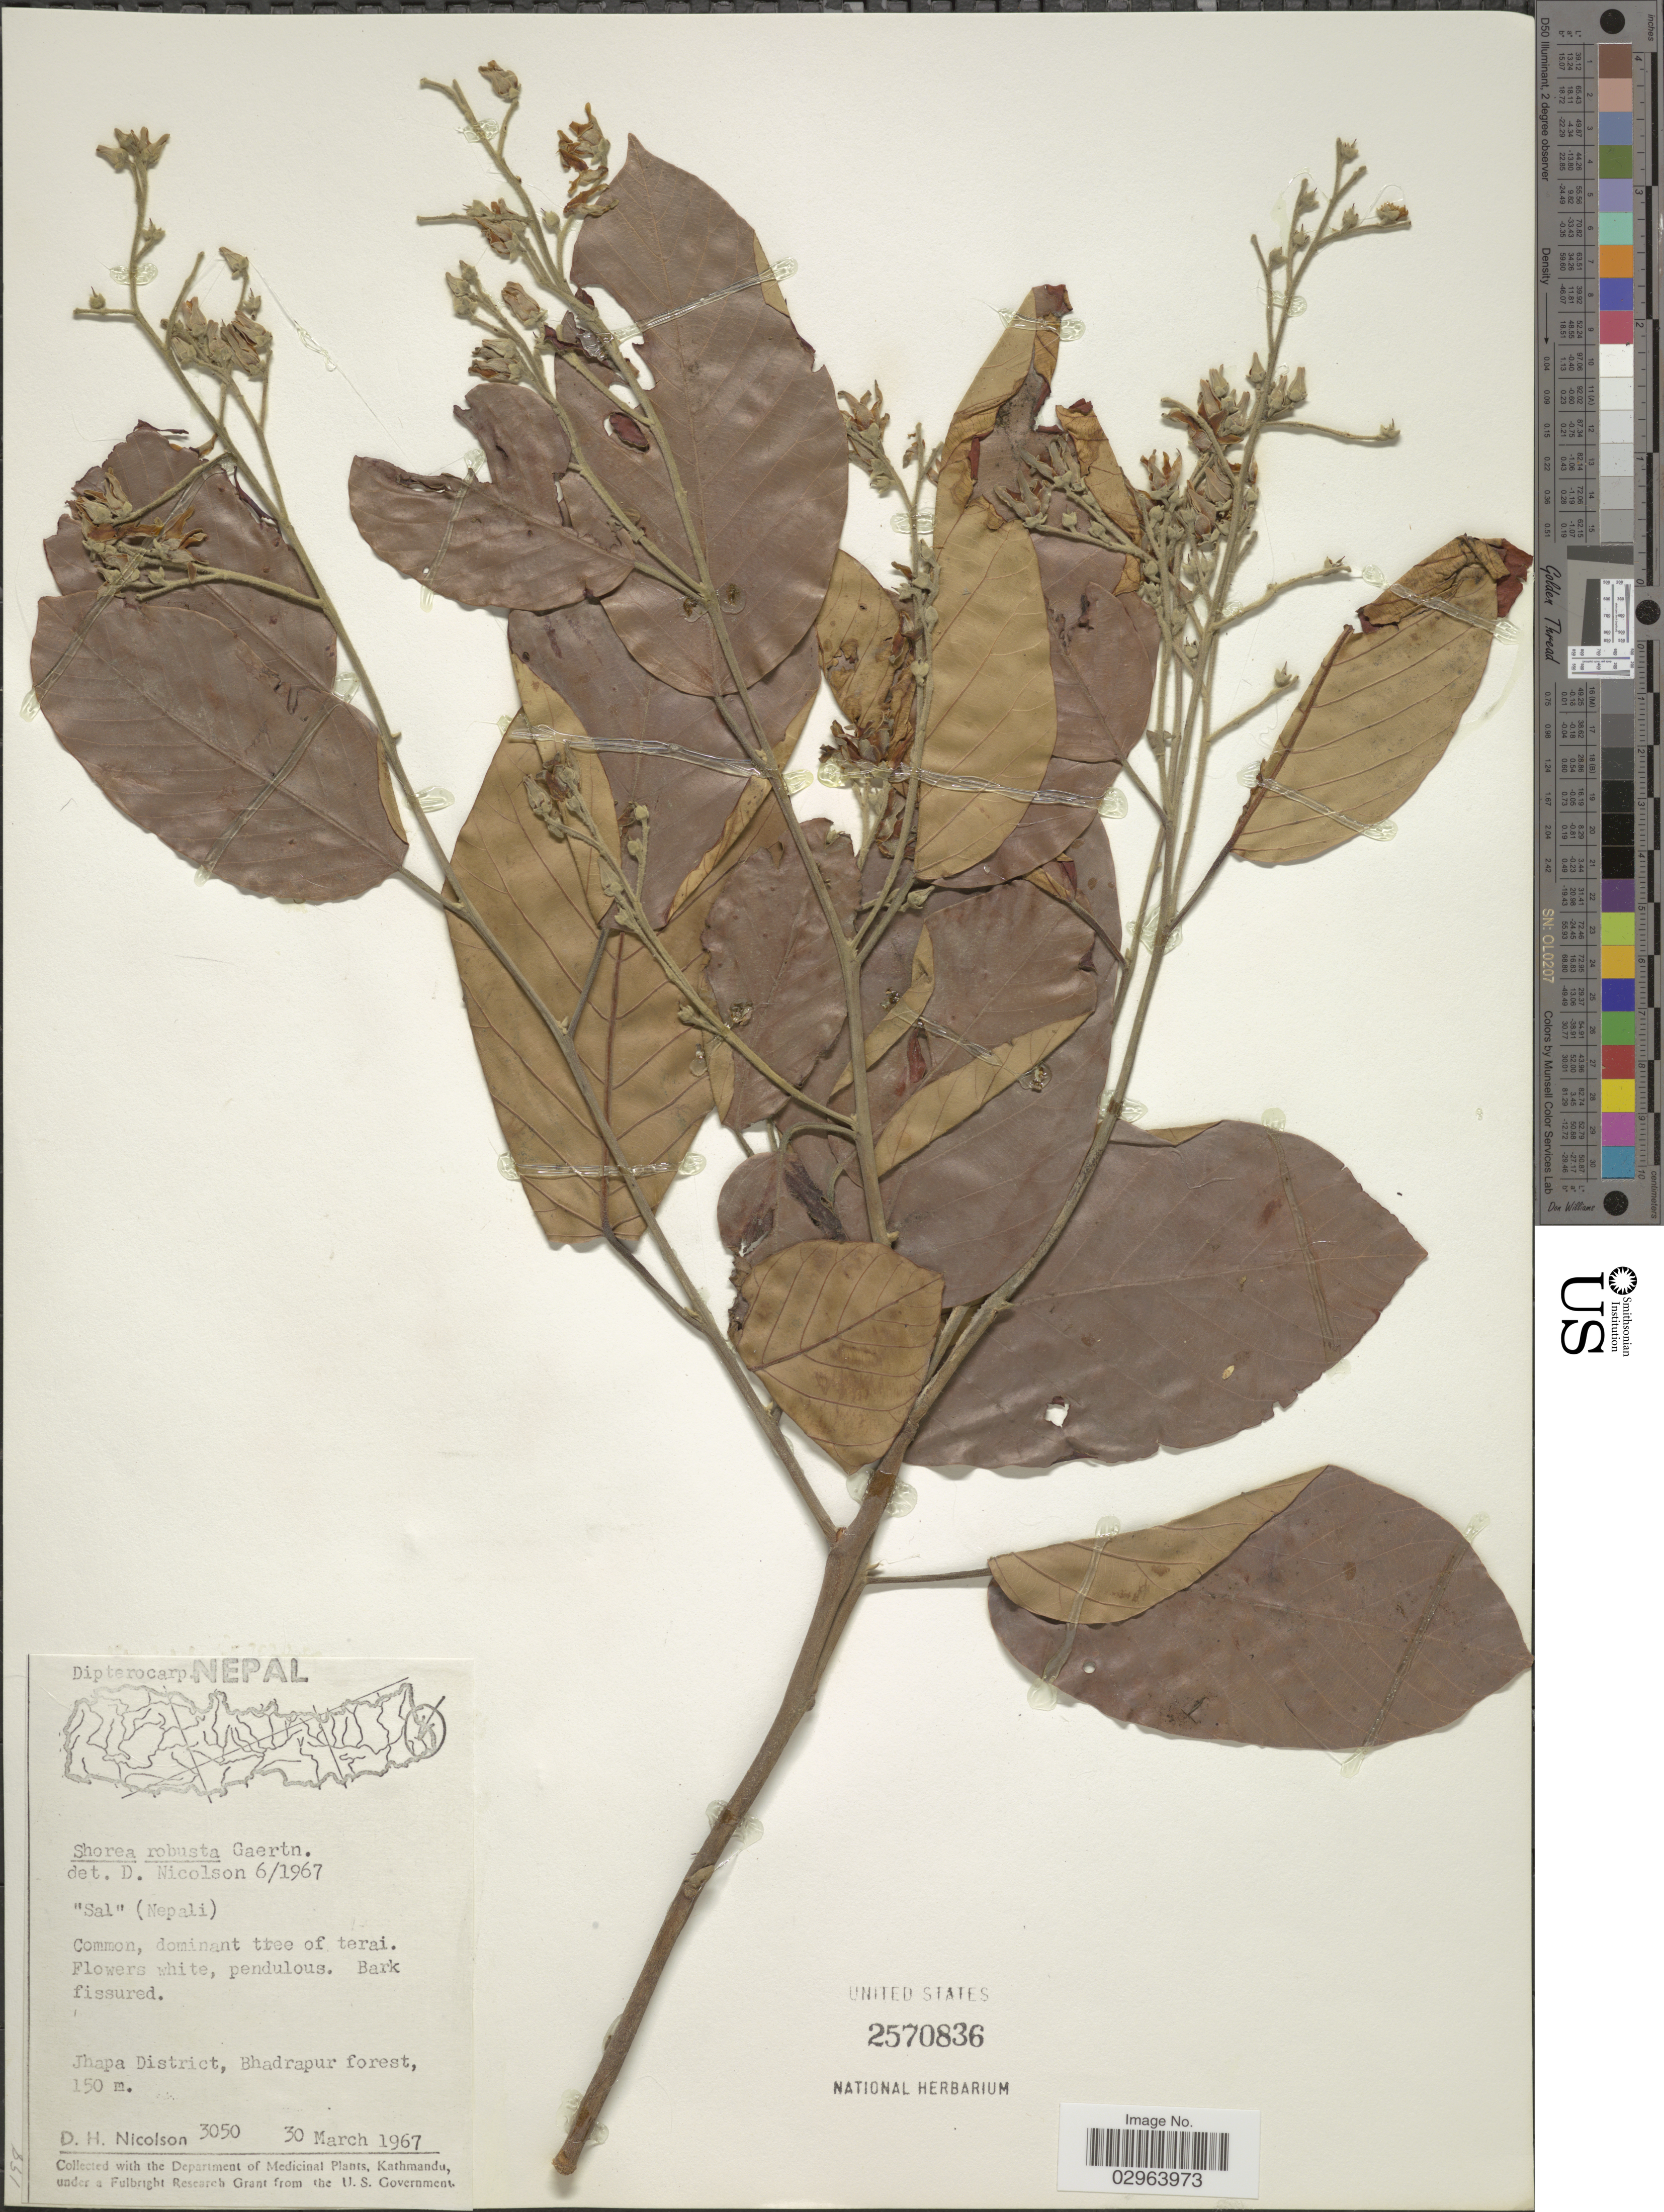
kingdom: Plantae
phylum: Tracheophyta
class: Magnoliopsida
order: Malvales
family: Dipterocarpaceae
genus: Shorea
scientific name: Shorea robusta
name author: C.F. Gaertn.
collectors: D. H. Nicolson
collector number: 3050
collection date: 1967-03-30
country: Nepal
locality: Jhapa District, Bhadrapur forest.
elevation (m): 150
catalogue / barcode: US 2570836